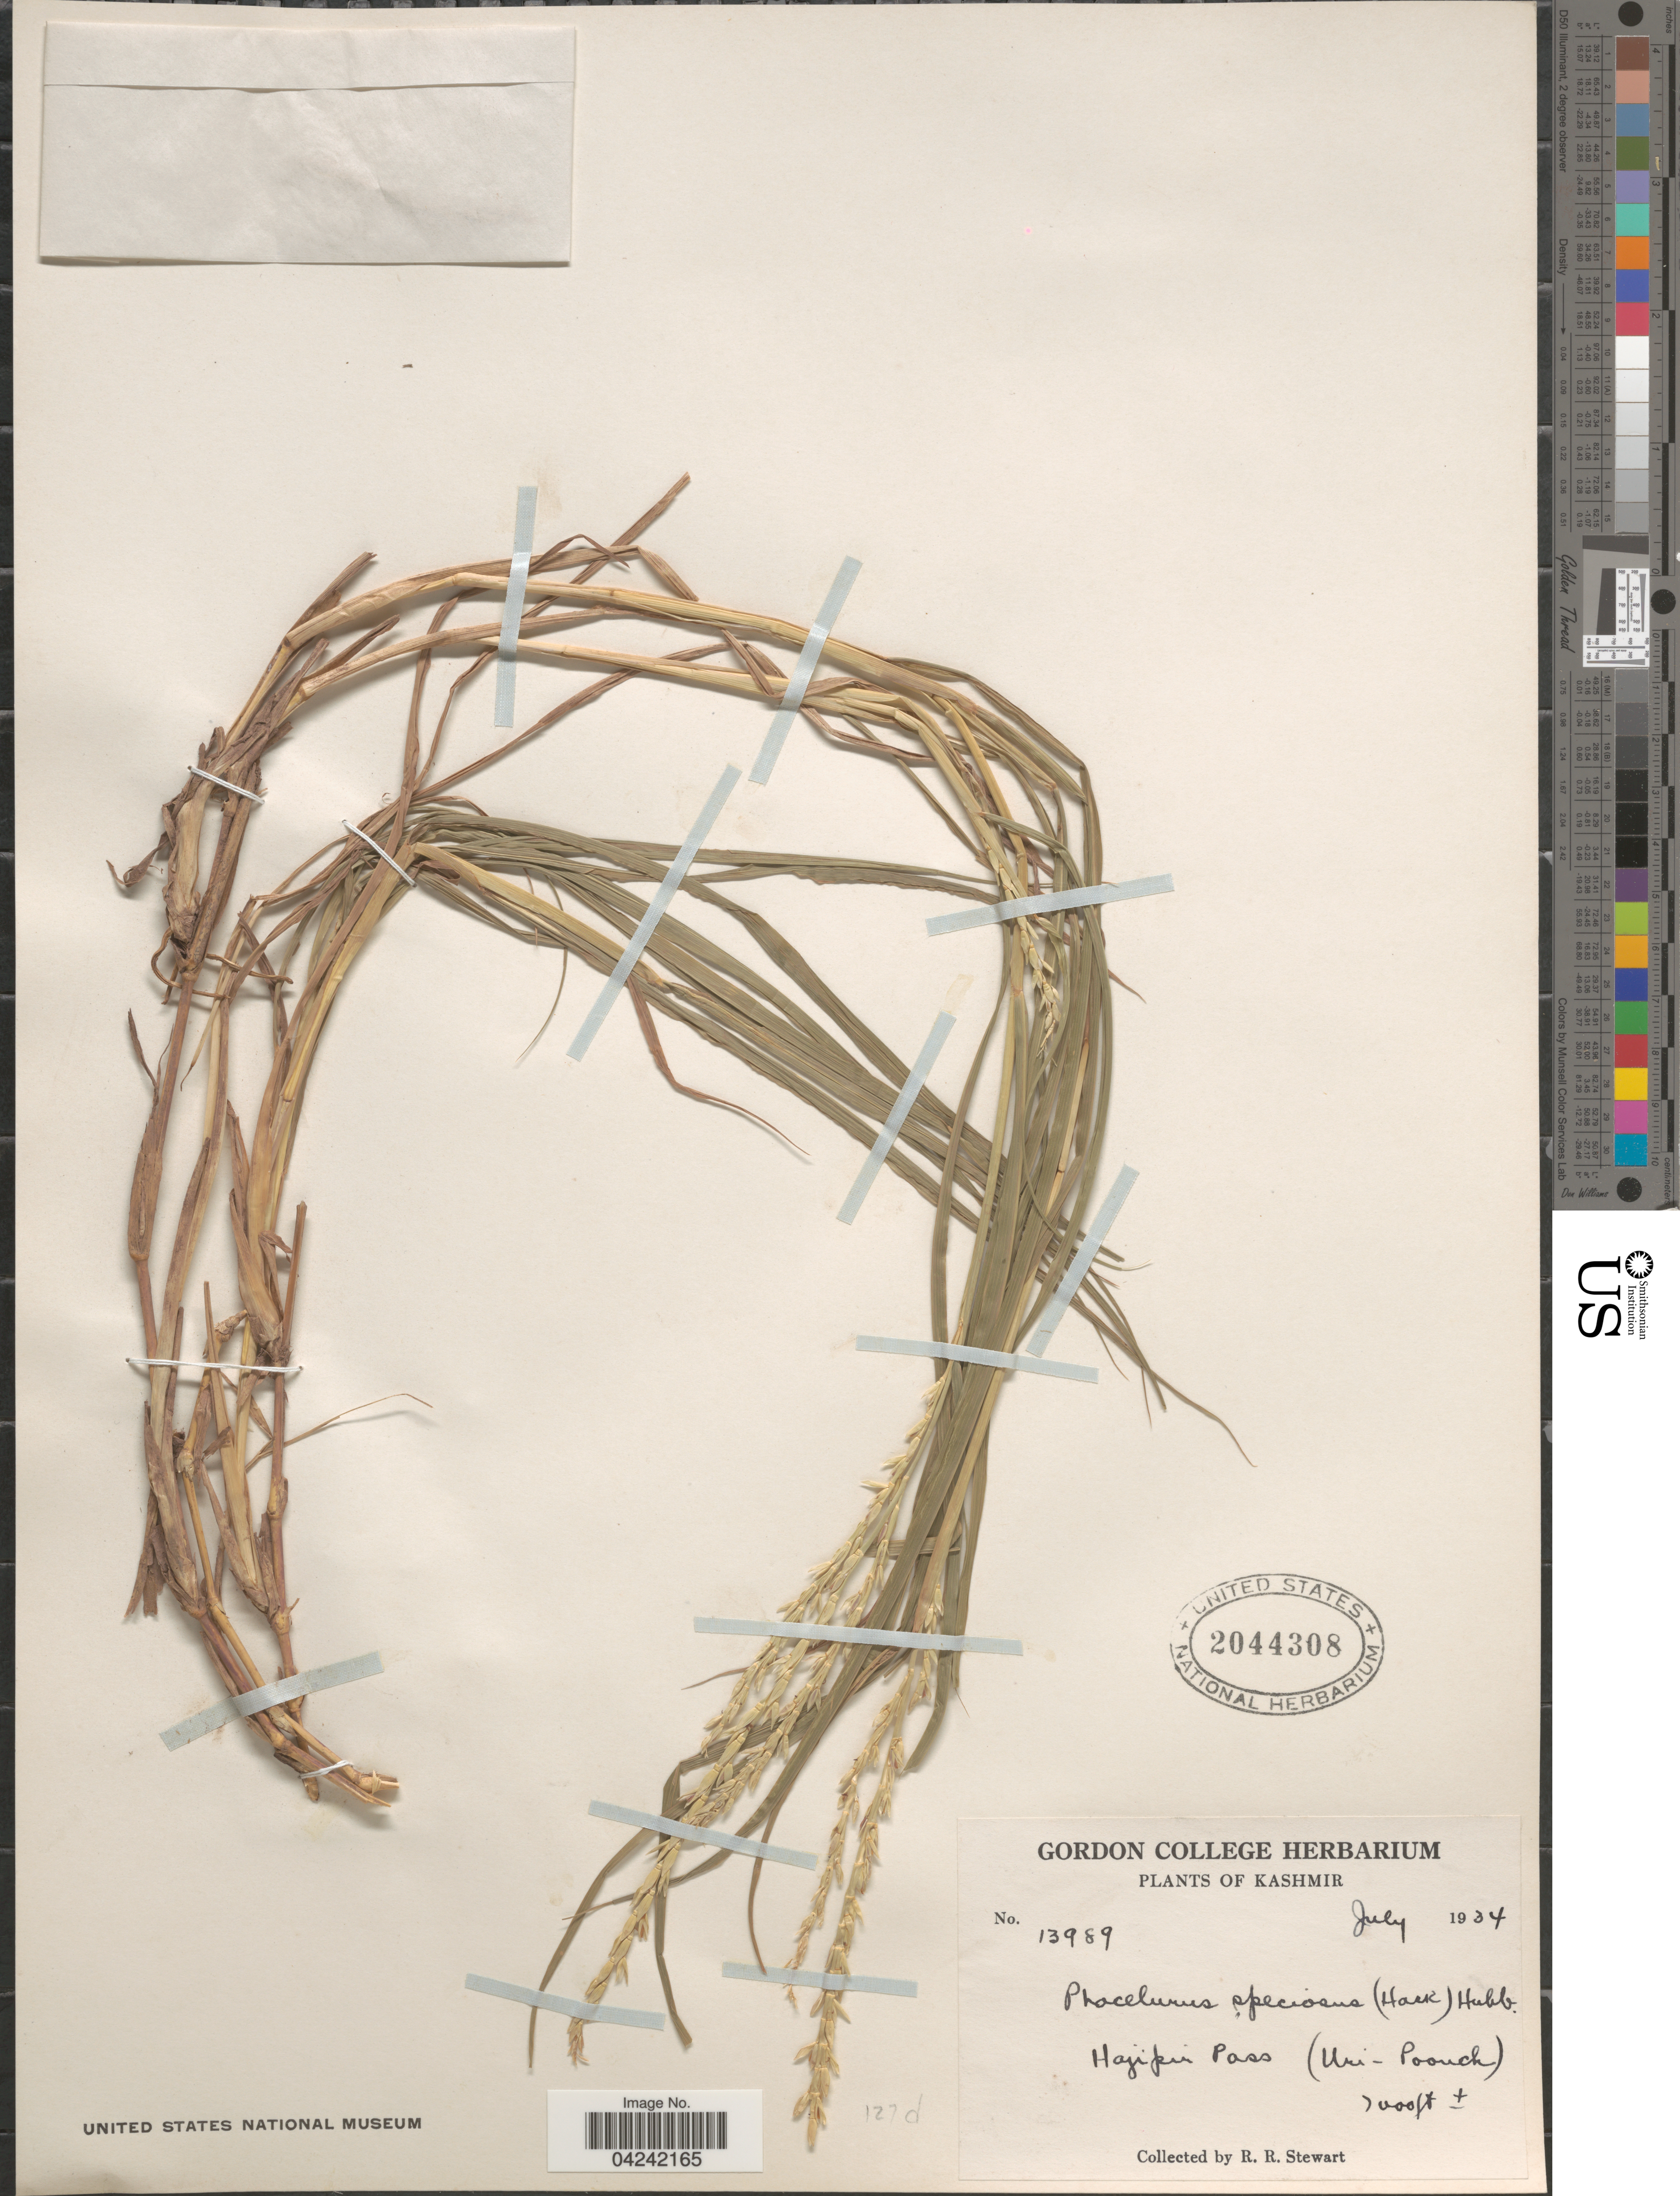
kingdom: Plantae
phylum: Tracheophyta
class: Liliopsida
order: Poales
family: Poaceae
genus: Phacelurus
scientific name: Phacelurus speciosus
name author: (Steud.) C. E. Hubb.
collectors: R. Stewart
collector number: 13989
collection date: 1934-07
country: India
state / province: Jammu and Kashmir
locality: Kashmir. Hajipui Pass (Uri - Poouch).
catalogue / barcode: US 2044308